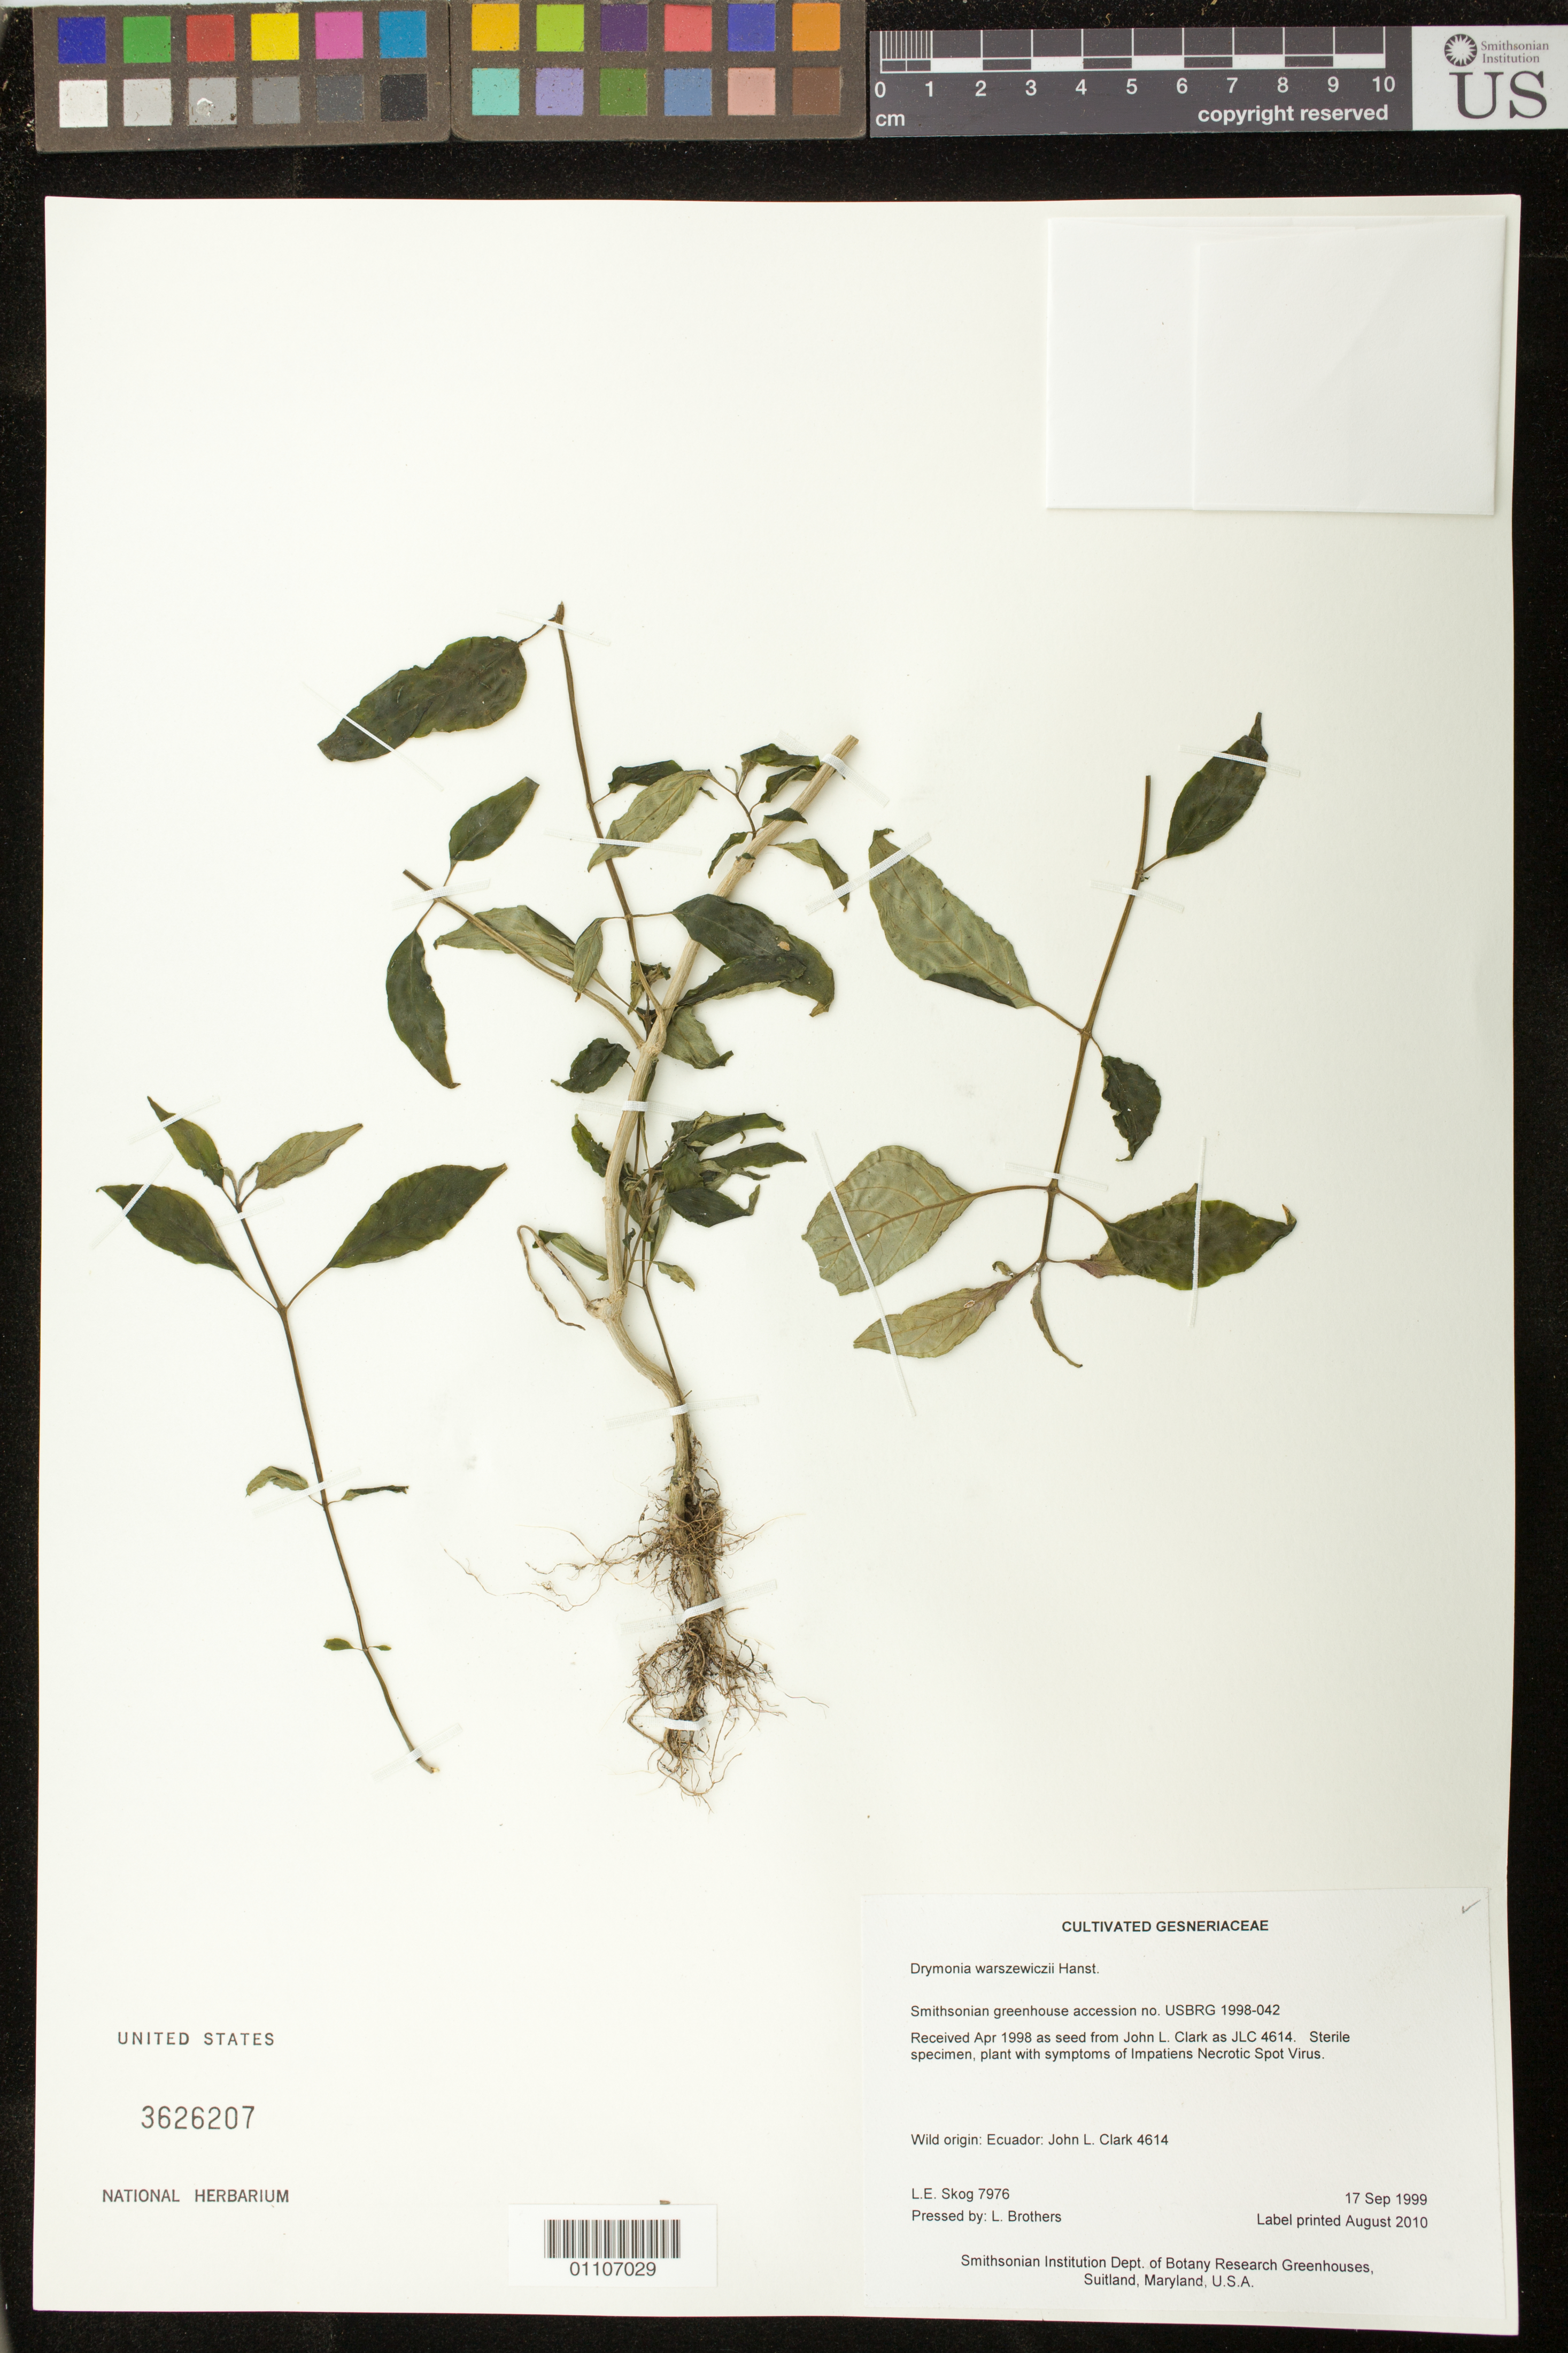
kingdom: Plantae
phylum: Tracheophyta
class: Magnoliopsida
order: Lamiales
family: Gesneriaceae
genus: Drymonia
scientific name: Drymonia warszewicziana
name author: Hanst.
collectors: L. E. Skog & L. Brothers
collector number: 7976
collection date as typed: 17 Sep 1999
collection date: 1999-09-17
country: Ecuador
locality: Smithsonian Institution Dept. of Botany Research Greenhouses, Suitland, Maryland, U.S.A.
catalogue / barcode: US 3626207